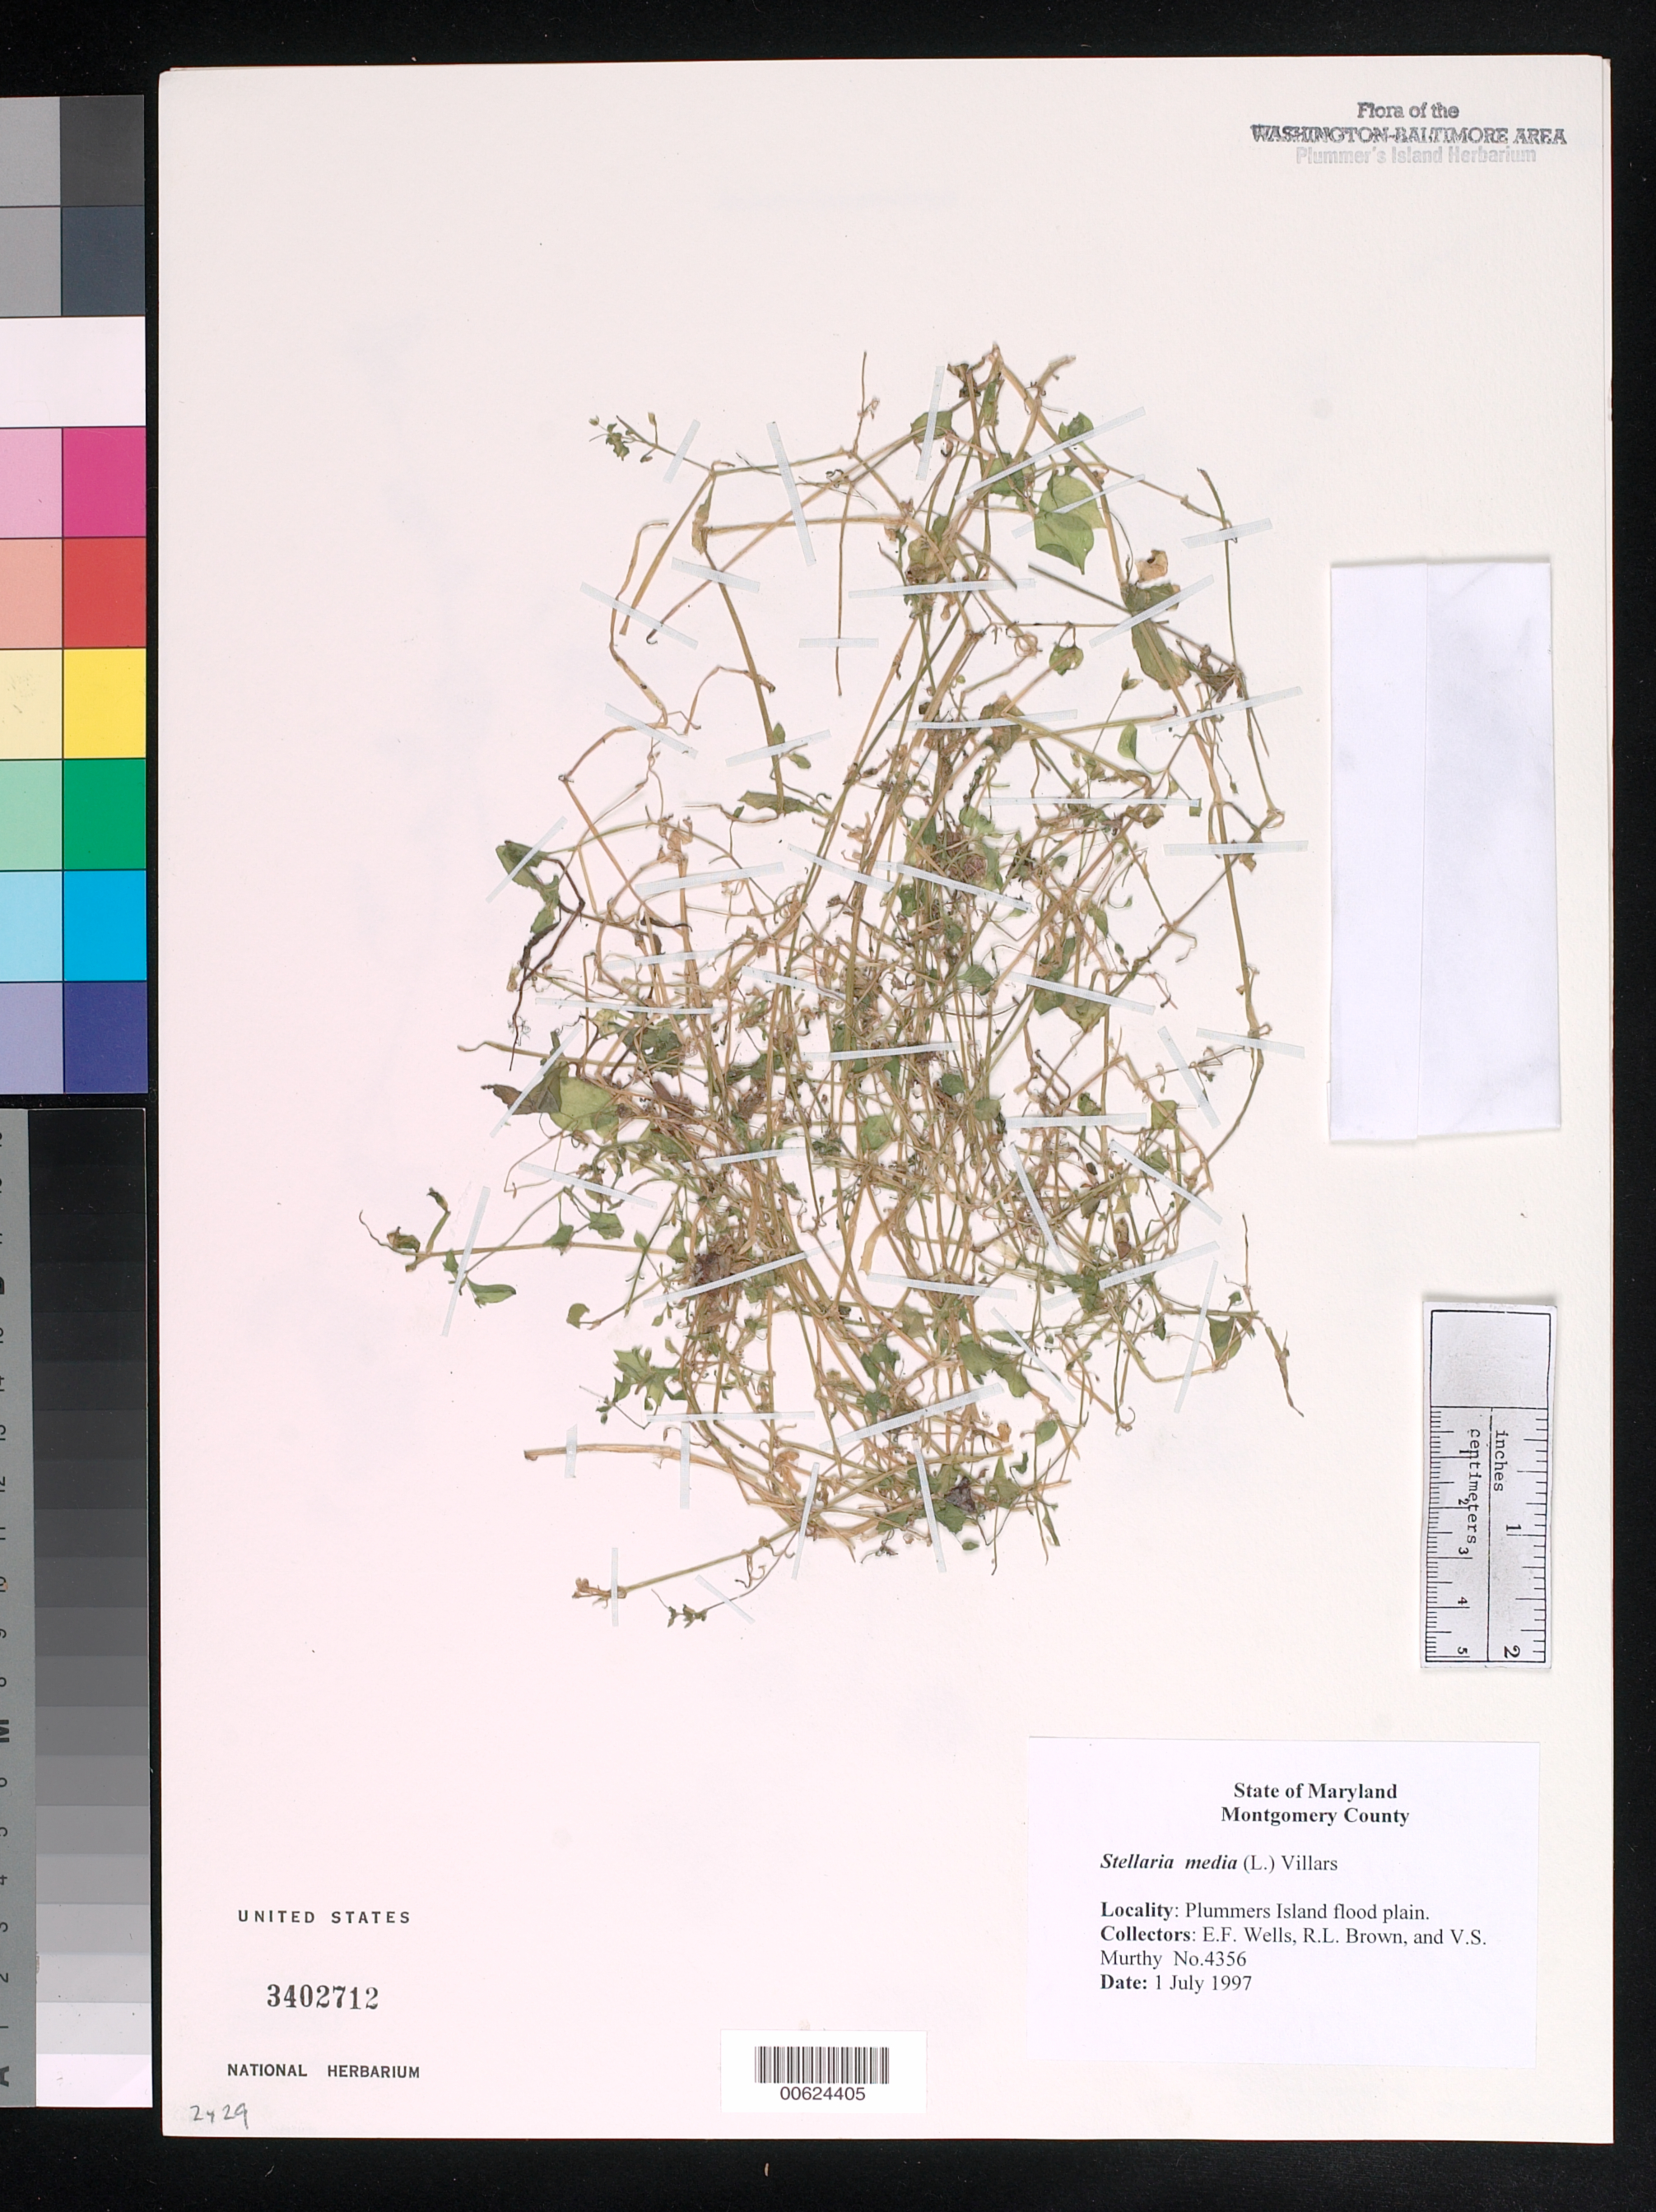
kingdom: Plantae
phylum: Tracheophyta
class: Magnoliopsida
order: Caryophyllales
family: Caryophyllaceae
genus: Stellaria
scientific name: Stellaria media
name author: (L.) Vill.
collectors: E. F. Wells, R. L. Brown & V. S. Murthy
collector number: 4356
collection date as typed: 01 Jul 1997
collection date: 1997-07-01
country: United States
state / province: Maryland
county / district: Montgomery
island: Plummers Island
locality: Flood plain of Plummers Island Plummers Island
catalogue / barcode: US 3402712